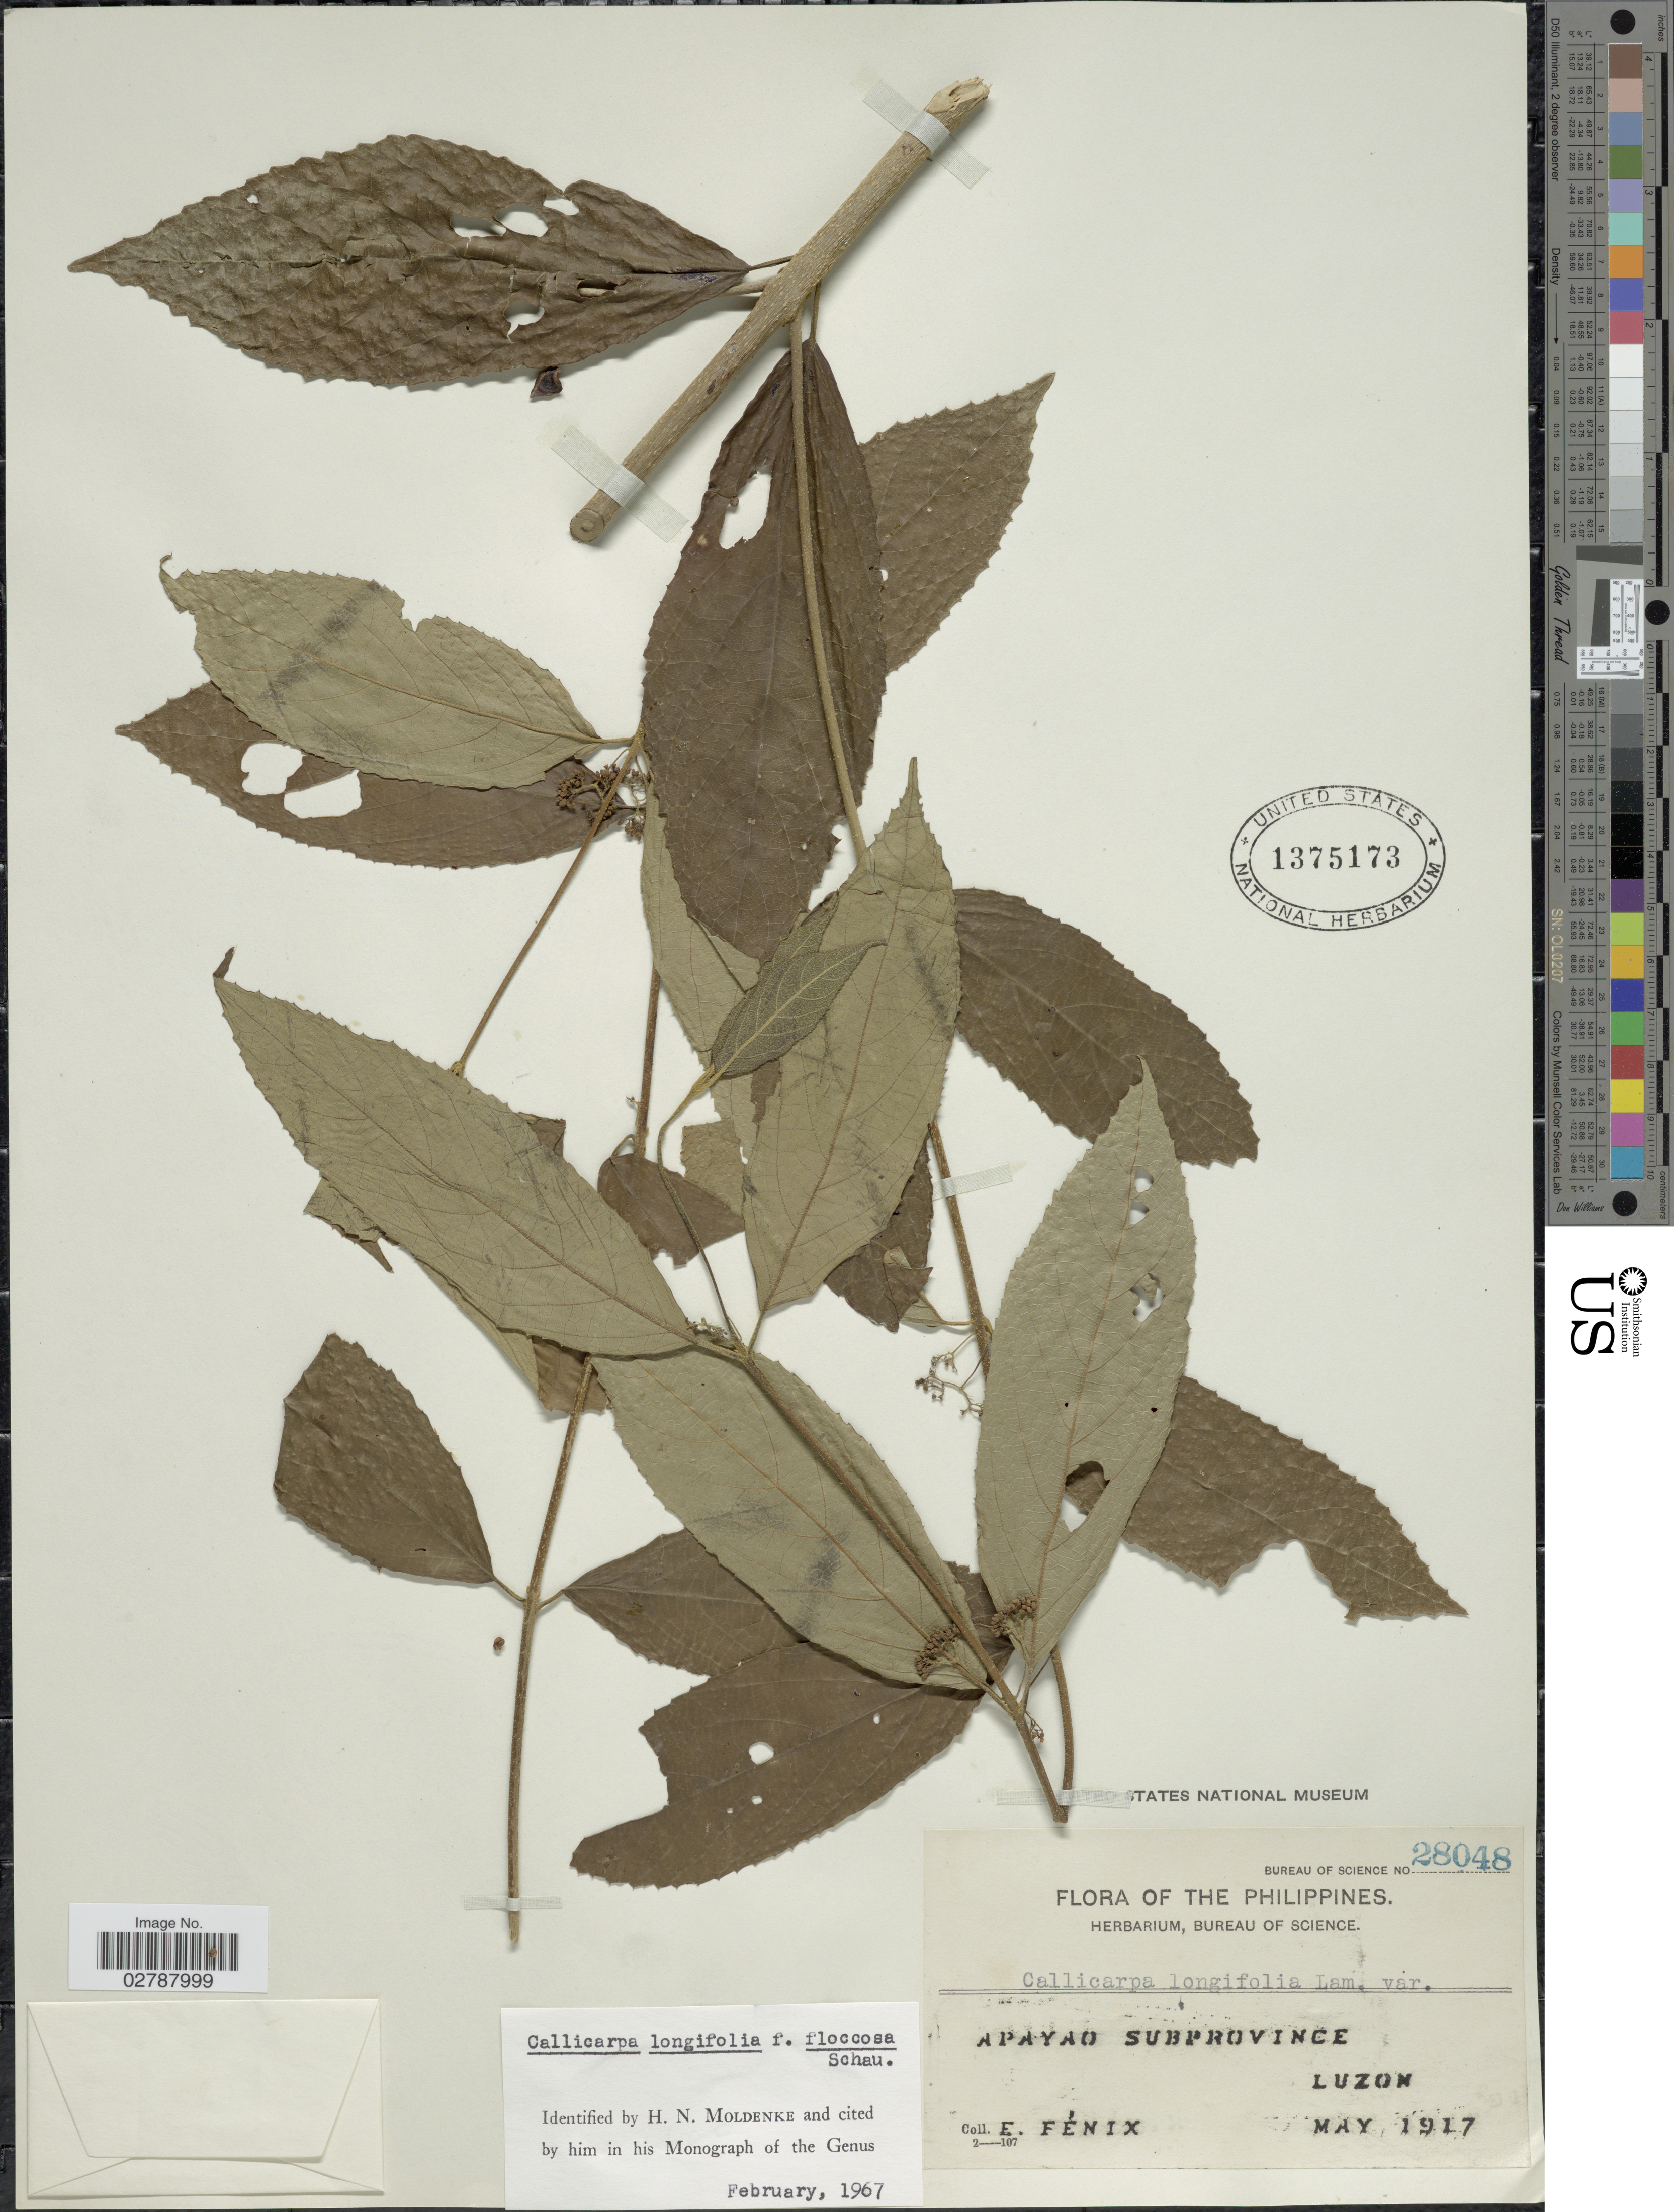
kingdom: Plantae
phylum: Tracheophyta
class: Magnoliopsida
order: Lamiales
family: Lamiaceae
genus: Callicarpa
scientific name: Callicarpa longifolia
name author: Lam.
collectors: E. Fénix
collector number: Bureau of Science28048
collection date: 1917-05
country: Philippines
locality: Apayao Subprovince, Luzon.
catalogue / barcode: US 1375173